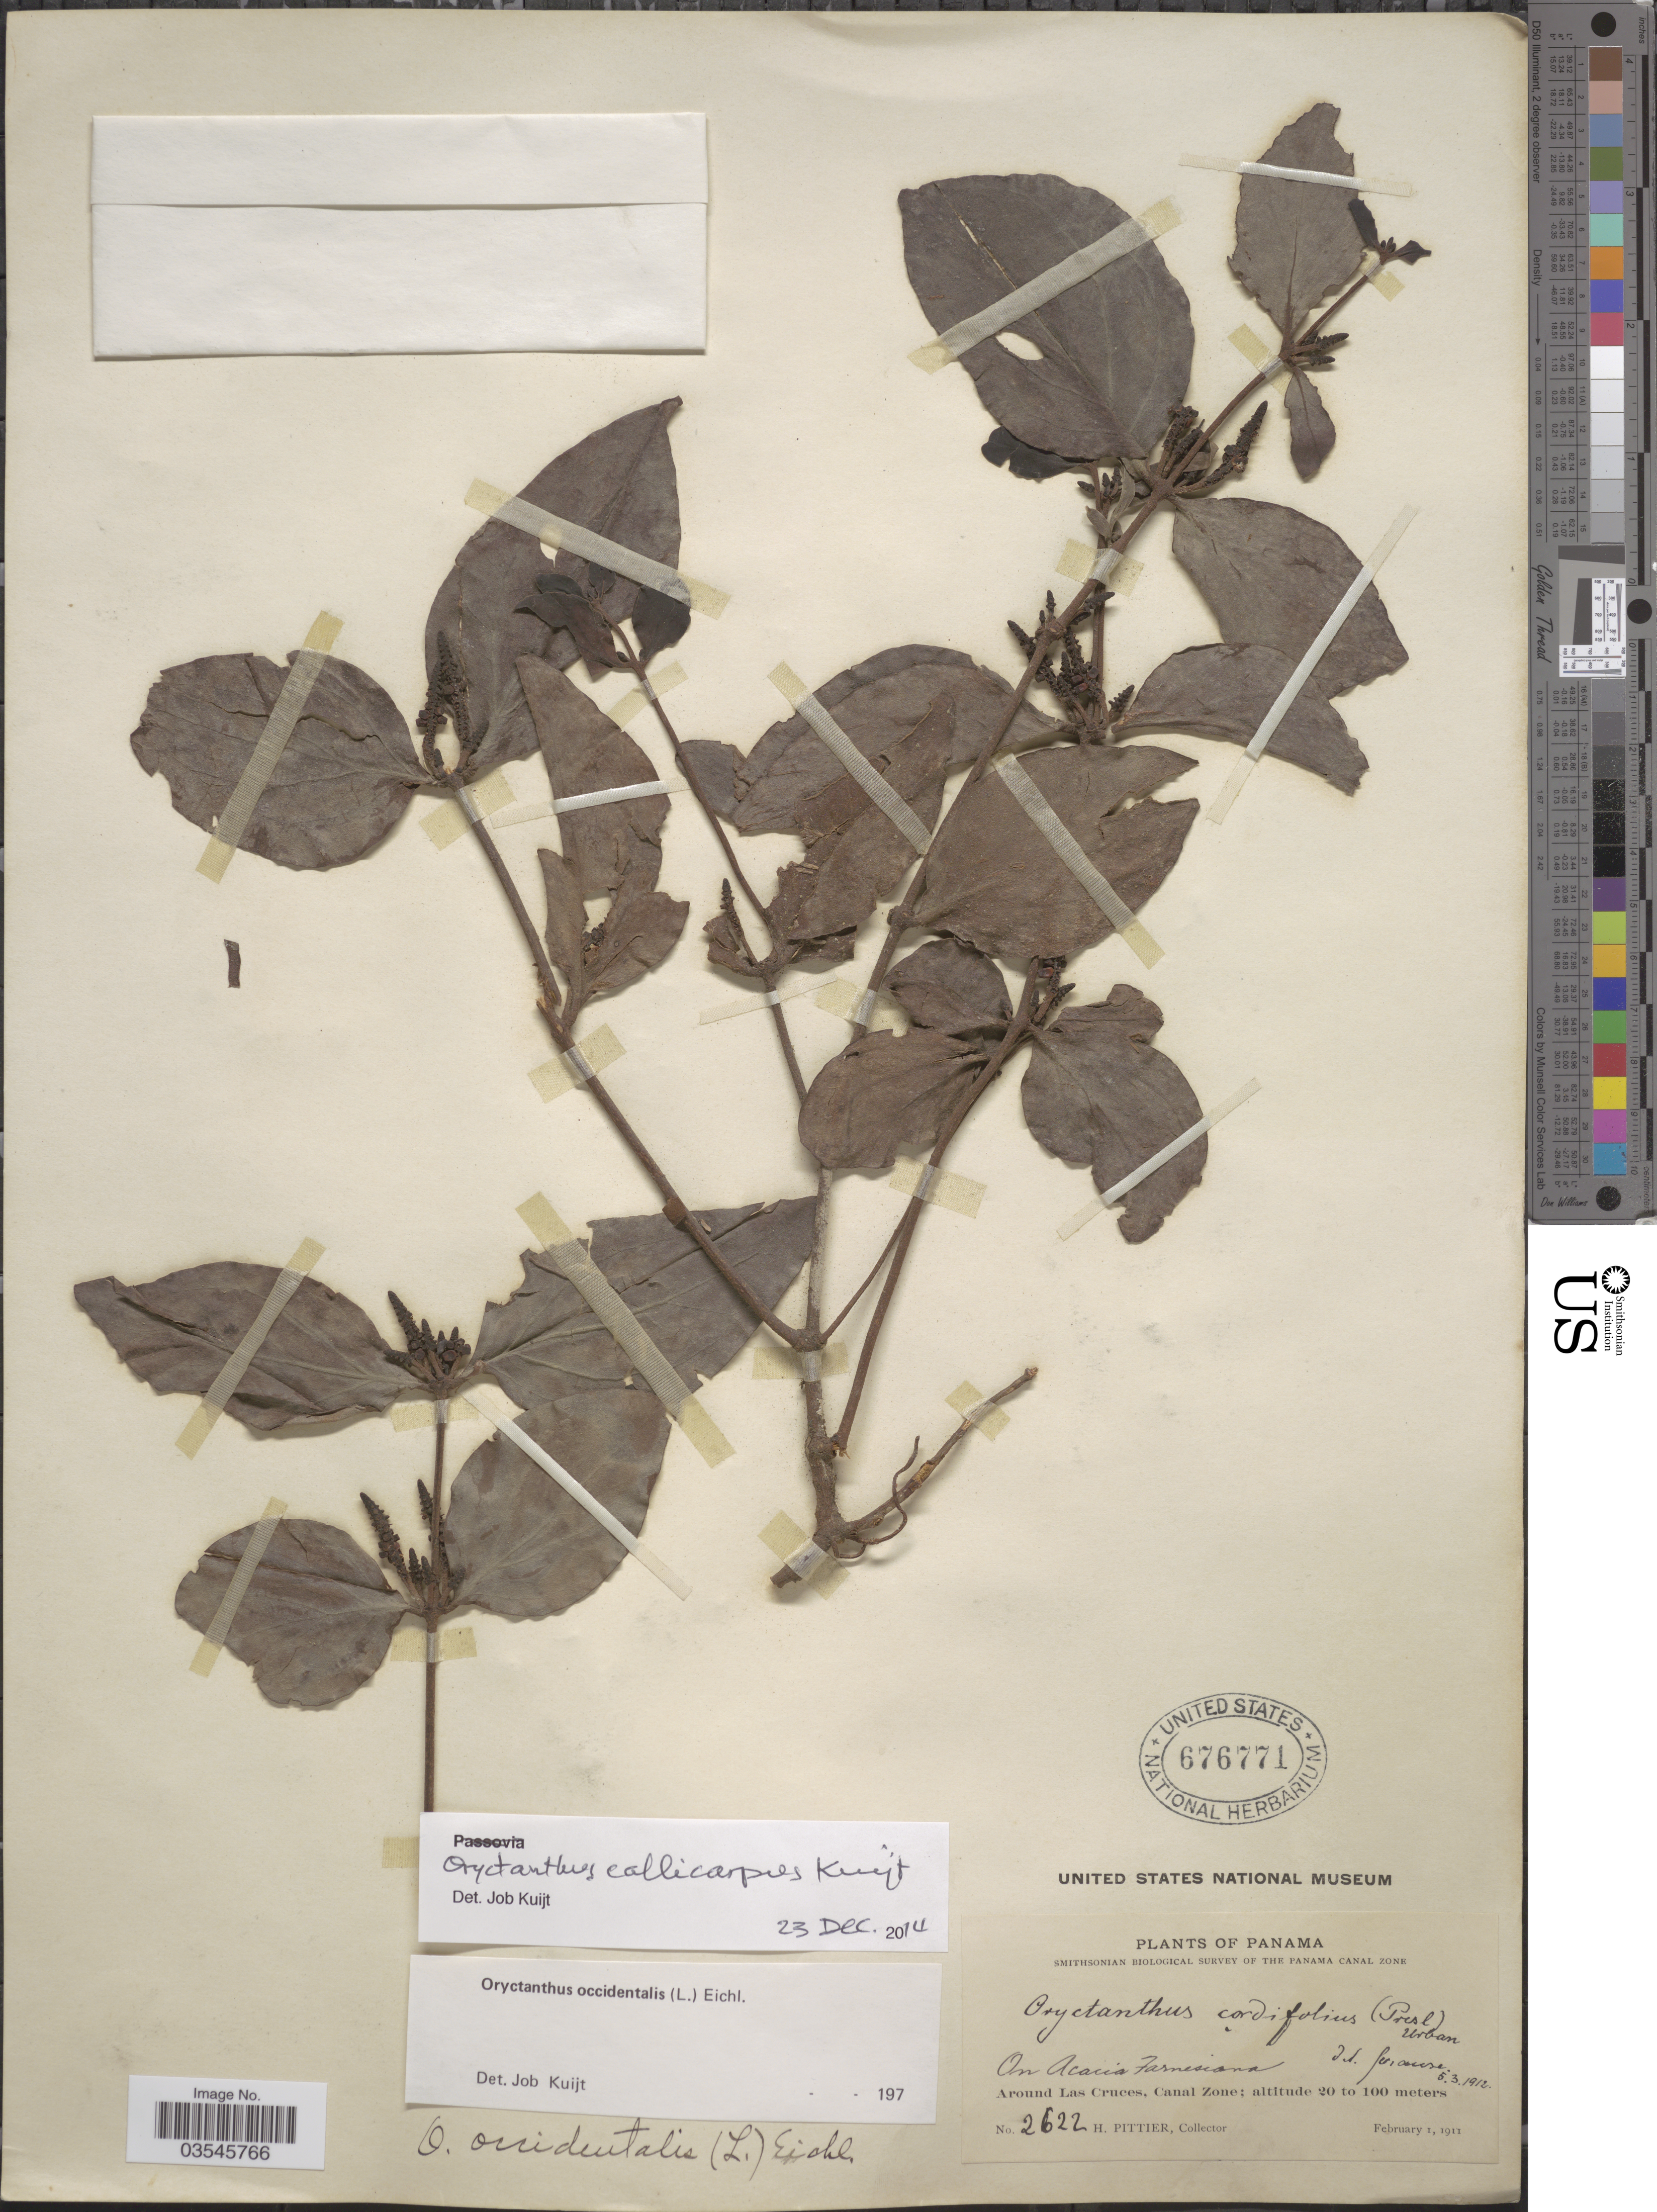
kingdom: Plantae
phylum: Tracheophyta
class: Magnoliopsida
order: Santalales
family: Loranthaceae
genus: Oryctanthus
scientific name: Oryctanthus callicarpus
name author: Kuijt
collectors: H. F. Pittier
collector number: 2622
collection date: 1911-02-01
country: Panama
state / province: Colón / Panamá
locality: Around Las Cruces, Canal Zone.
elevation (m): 20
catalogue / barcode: US 676771